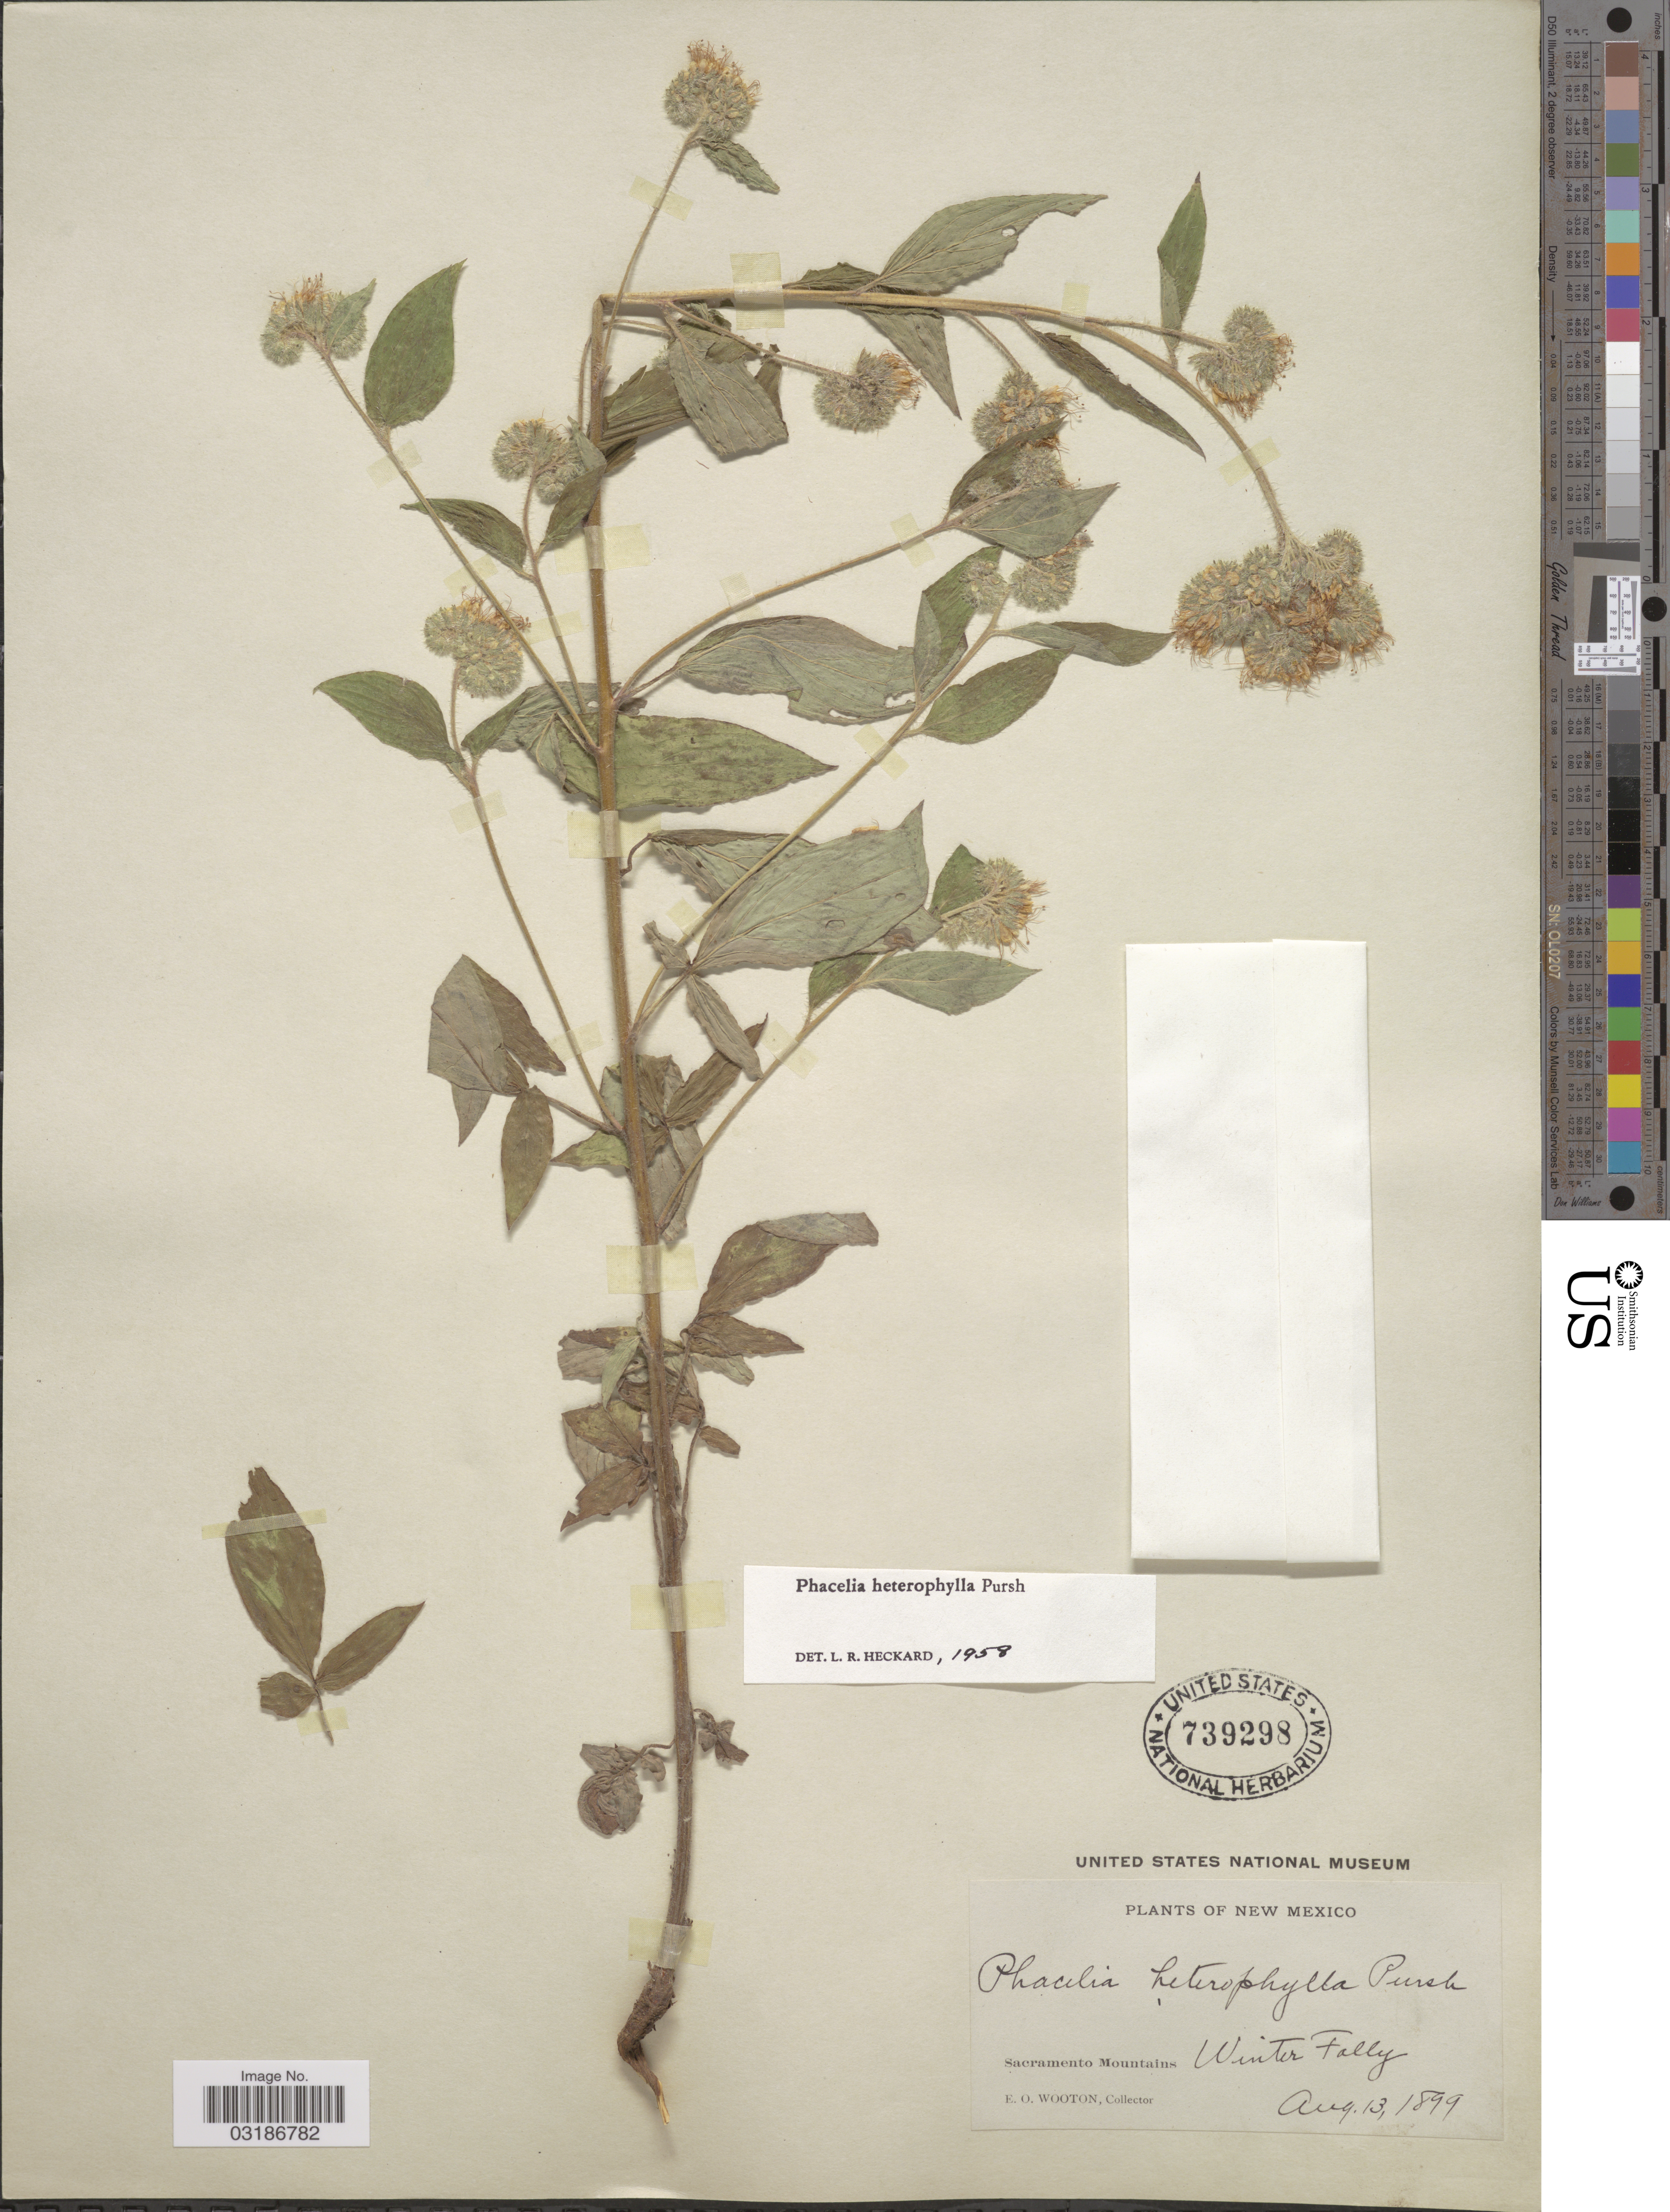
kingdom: Plantae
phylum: Tracheophyta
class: Magnoliopsida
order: Boraginales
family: Hydrophyllaceae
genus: Phacelia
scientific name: Phacelia heterophylla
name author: Pursh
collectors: E. O. Wooton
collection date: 1899-08-13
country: United States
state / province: New Mexico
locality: Sacramento Mountains. Winter Fally.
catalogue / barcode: US 739298